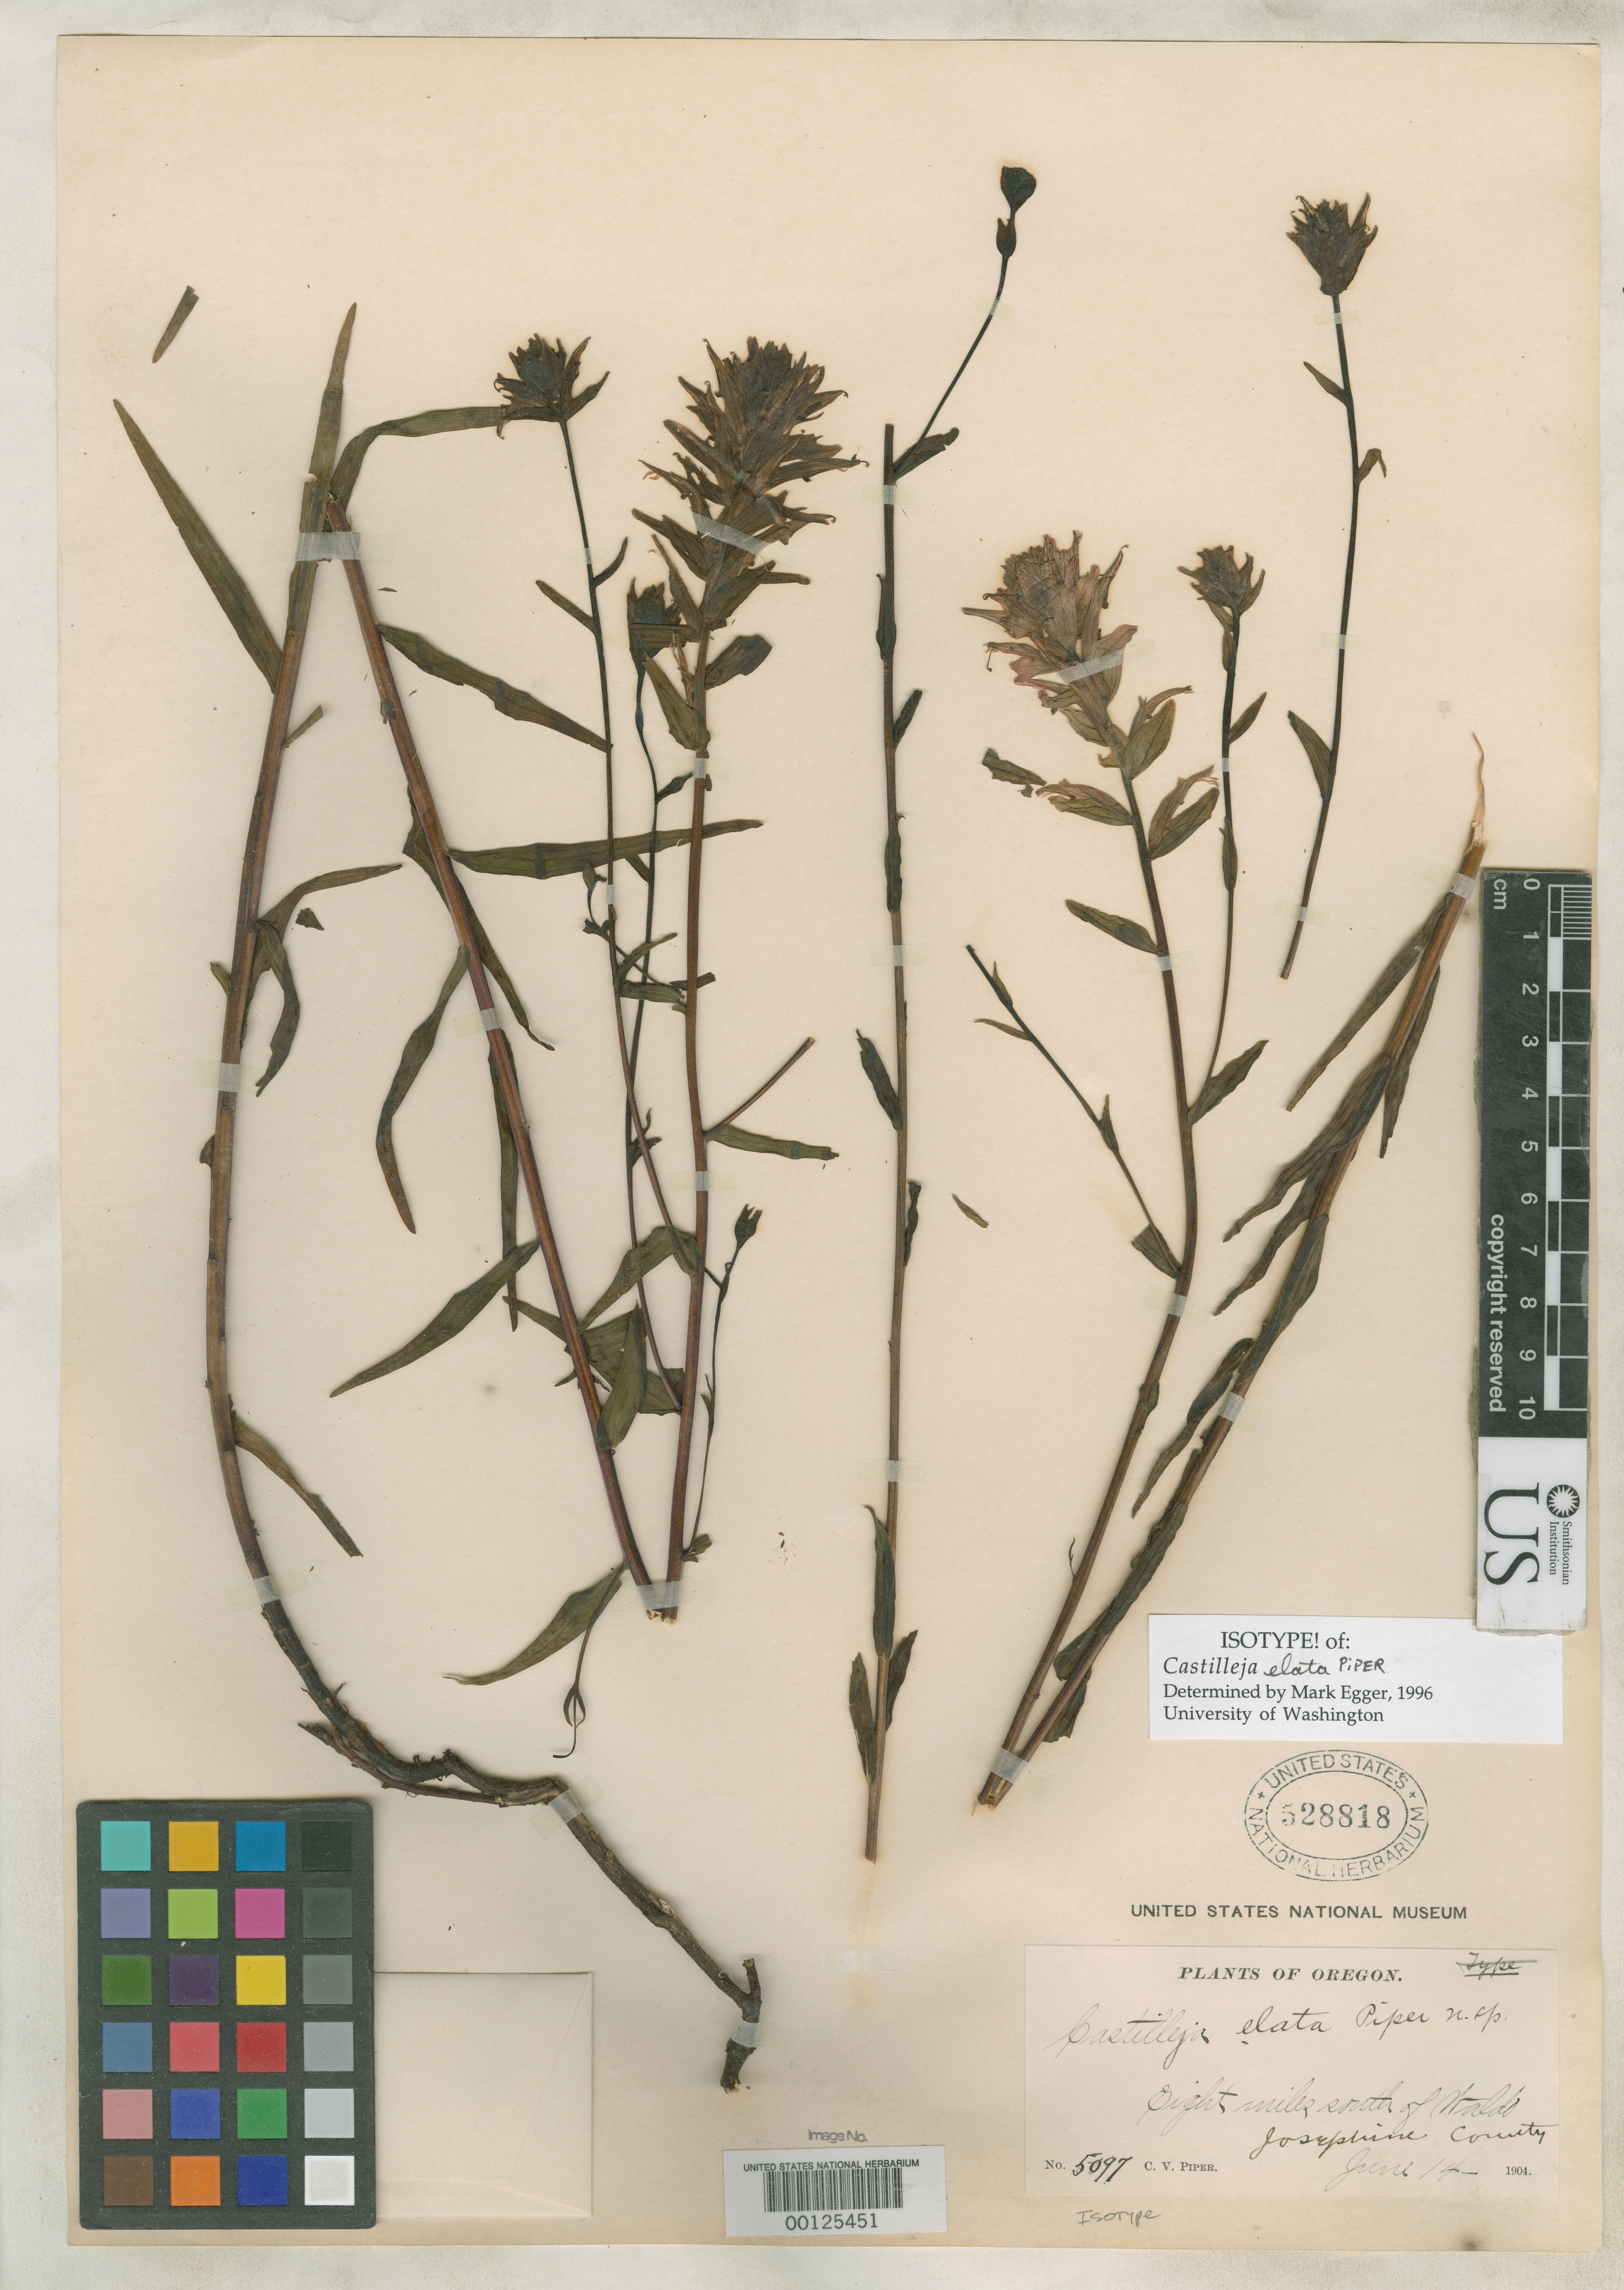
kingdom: Plantae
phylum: Tracheophyta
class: Magnoliopsida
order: Lamiales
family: Orobanchaceae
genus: Castilleja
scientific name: Castilleja elata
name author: Piper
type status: Isotype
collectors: C. V. Piper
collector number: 5097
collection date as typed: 14 Jun 1904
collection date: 1904-06-14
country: United States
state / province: Oregon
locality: Eight miles south of Waldo.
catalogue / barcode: US 528818